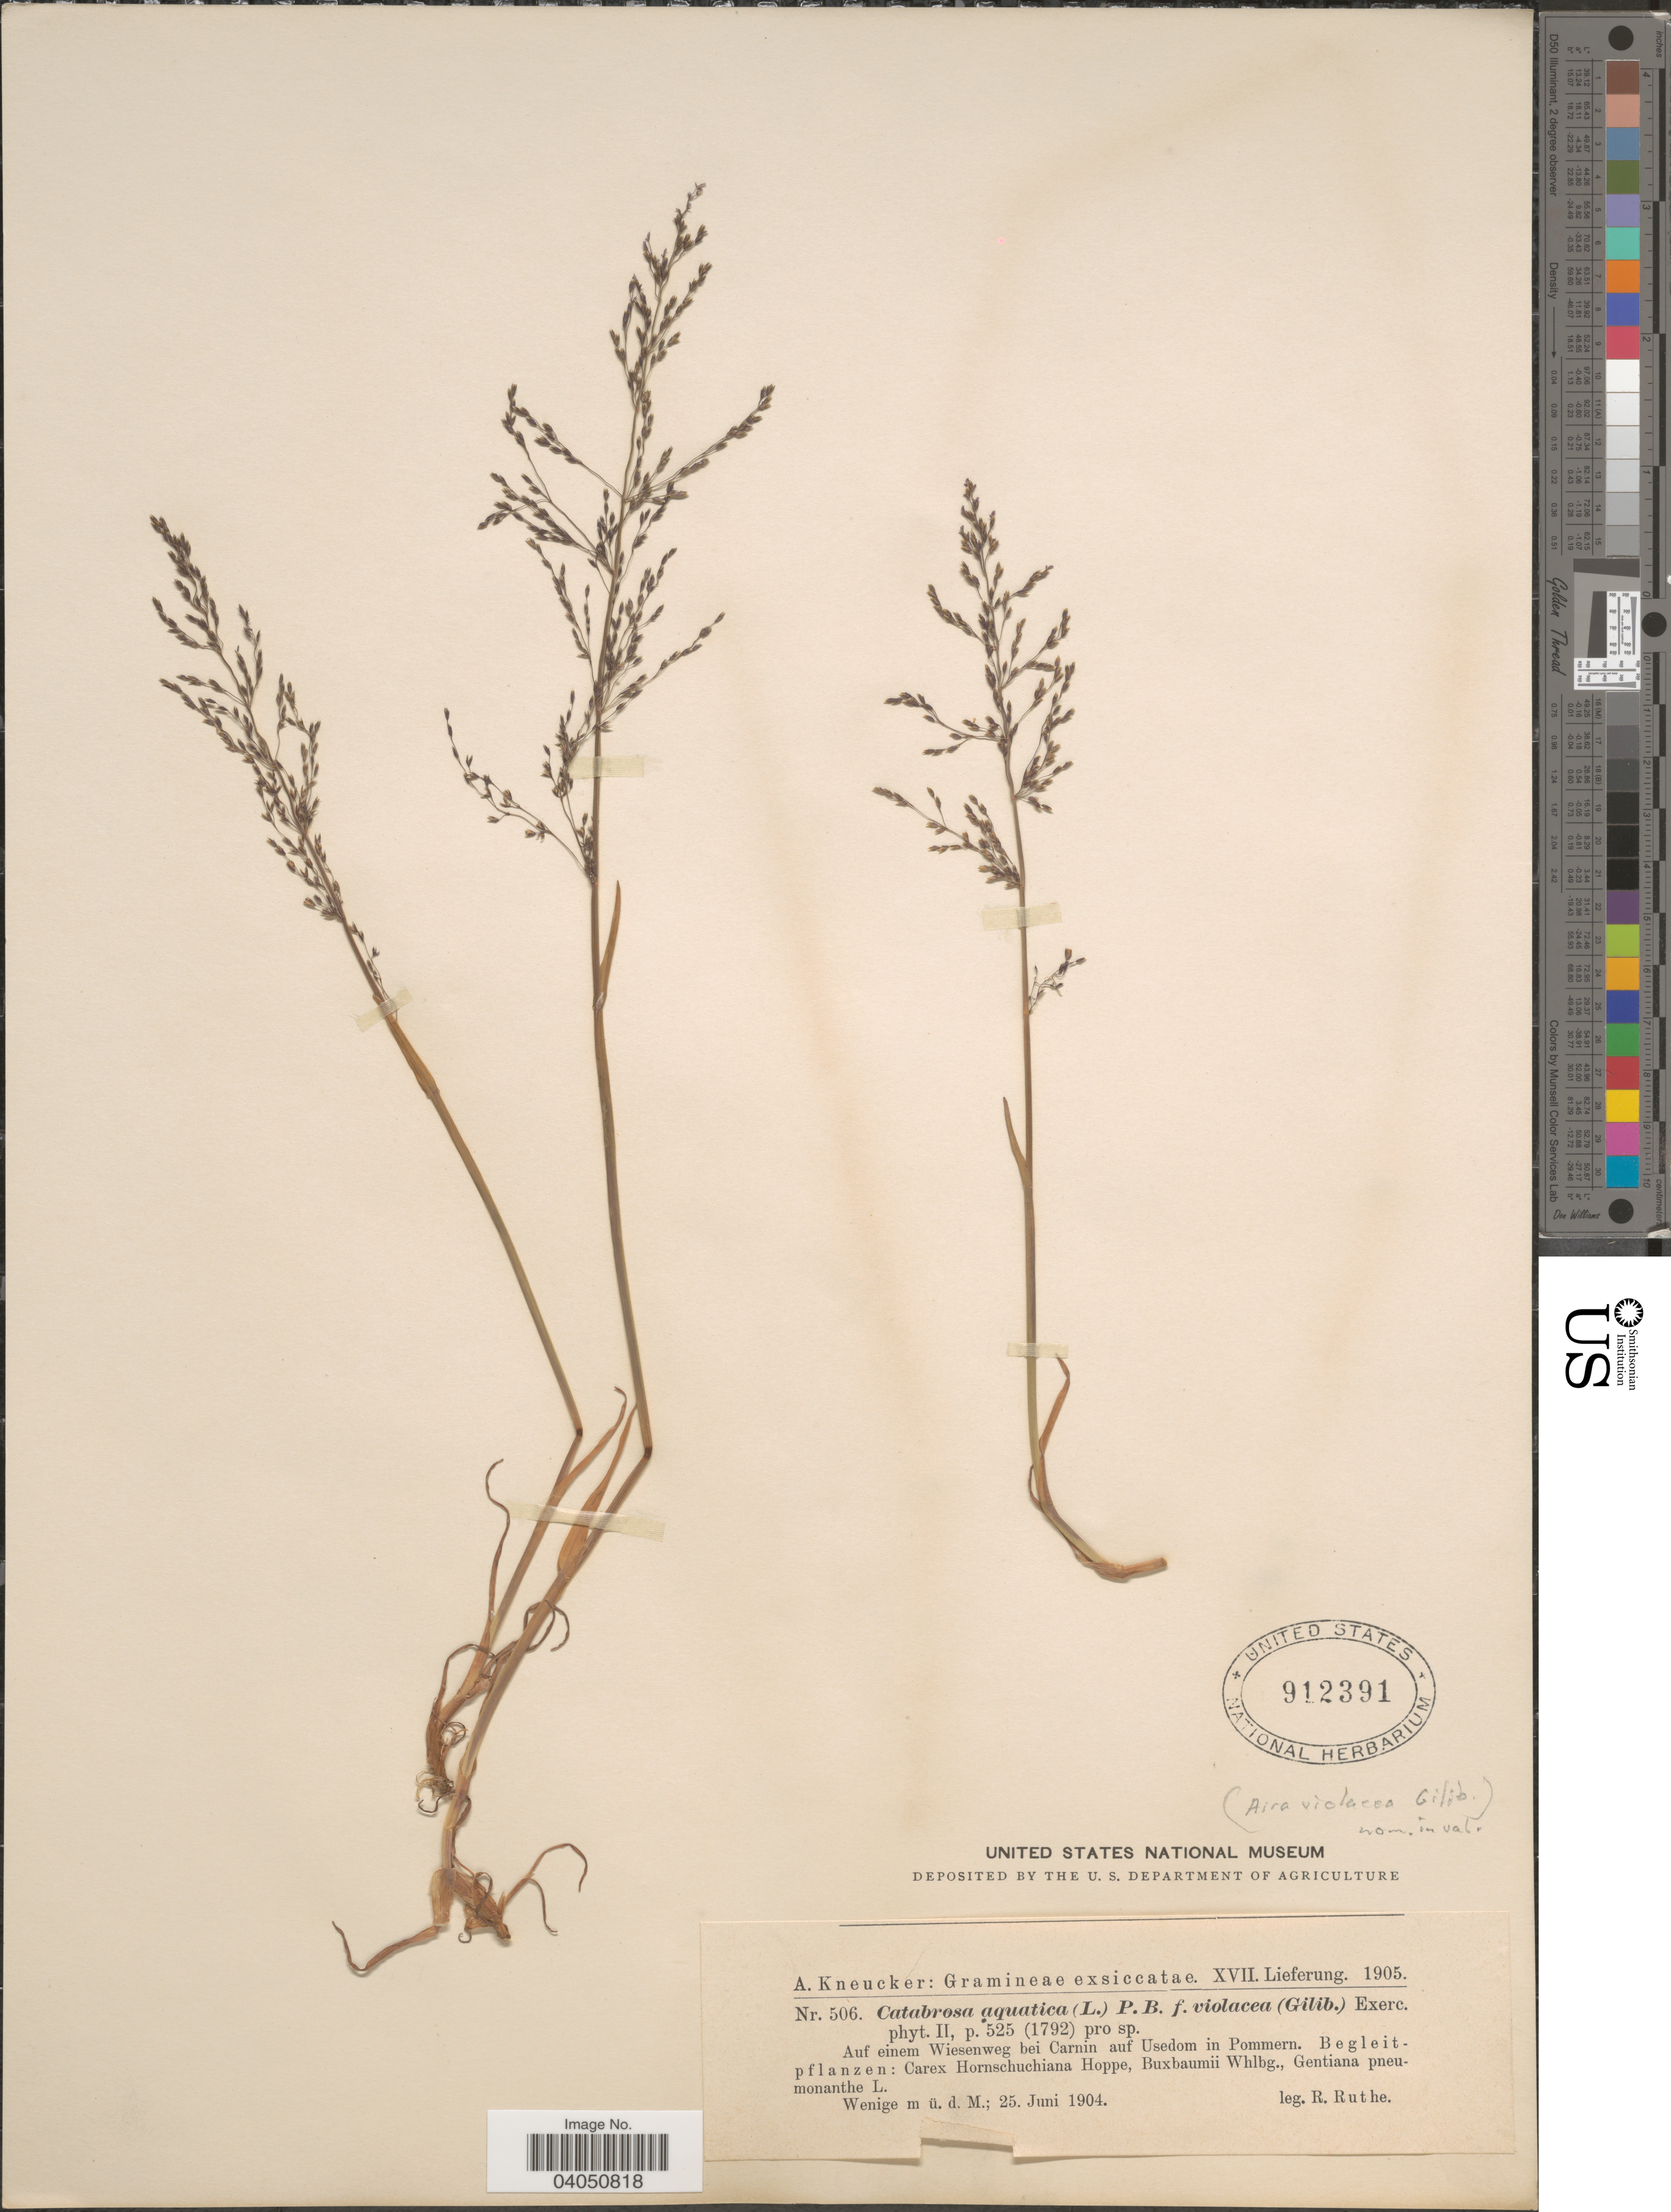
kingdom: Plantae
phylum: Tracheophyta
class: Liliopsida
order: Poales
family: Poaceae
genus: Catabrosa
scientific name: Catabrosa aquatica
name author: (L.) P. Beauv.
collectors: R. Ruthe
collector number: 506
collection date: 1904-06-25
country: Germany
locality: Auf einem Wiesenweg bei Carnin auf Usedom in Pommern.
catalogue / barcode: US 912391